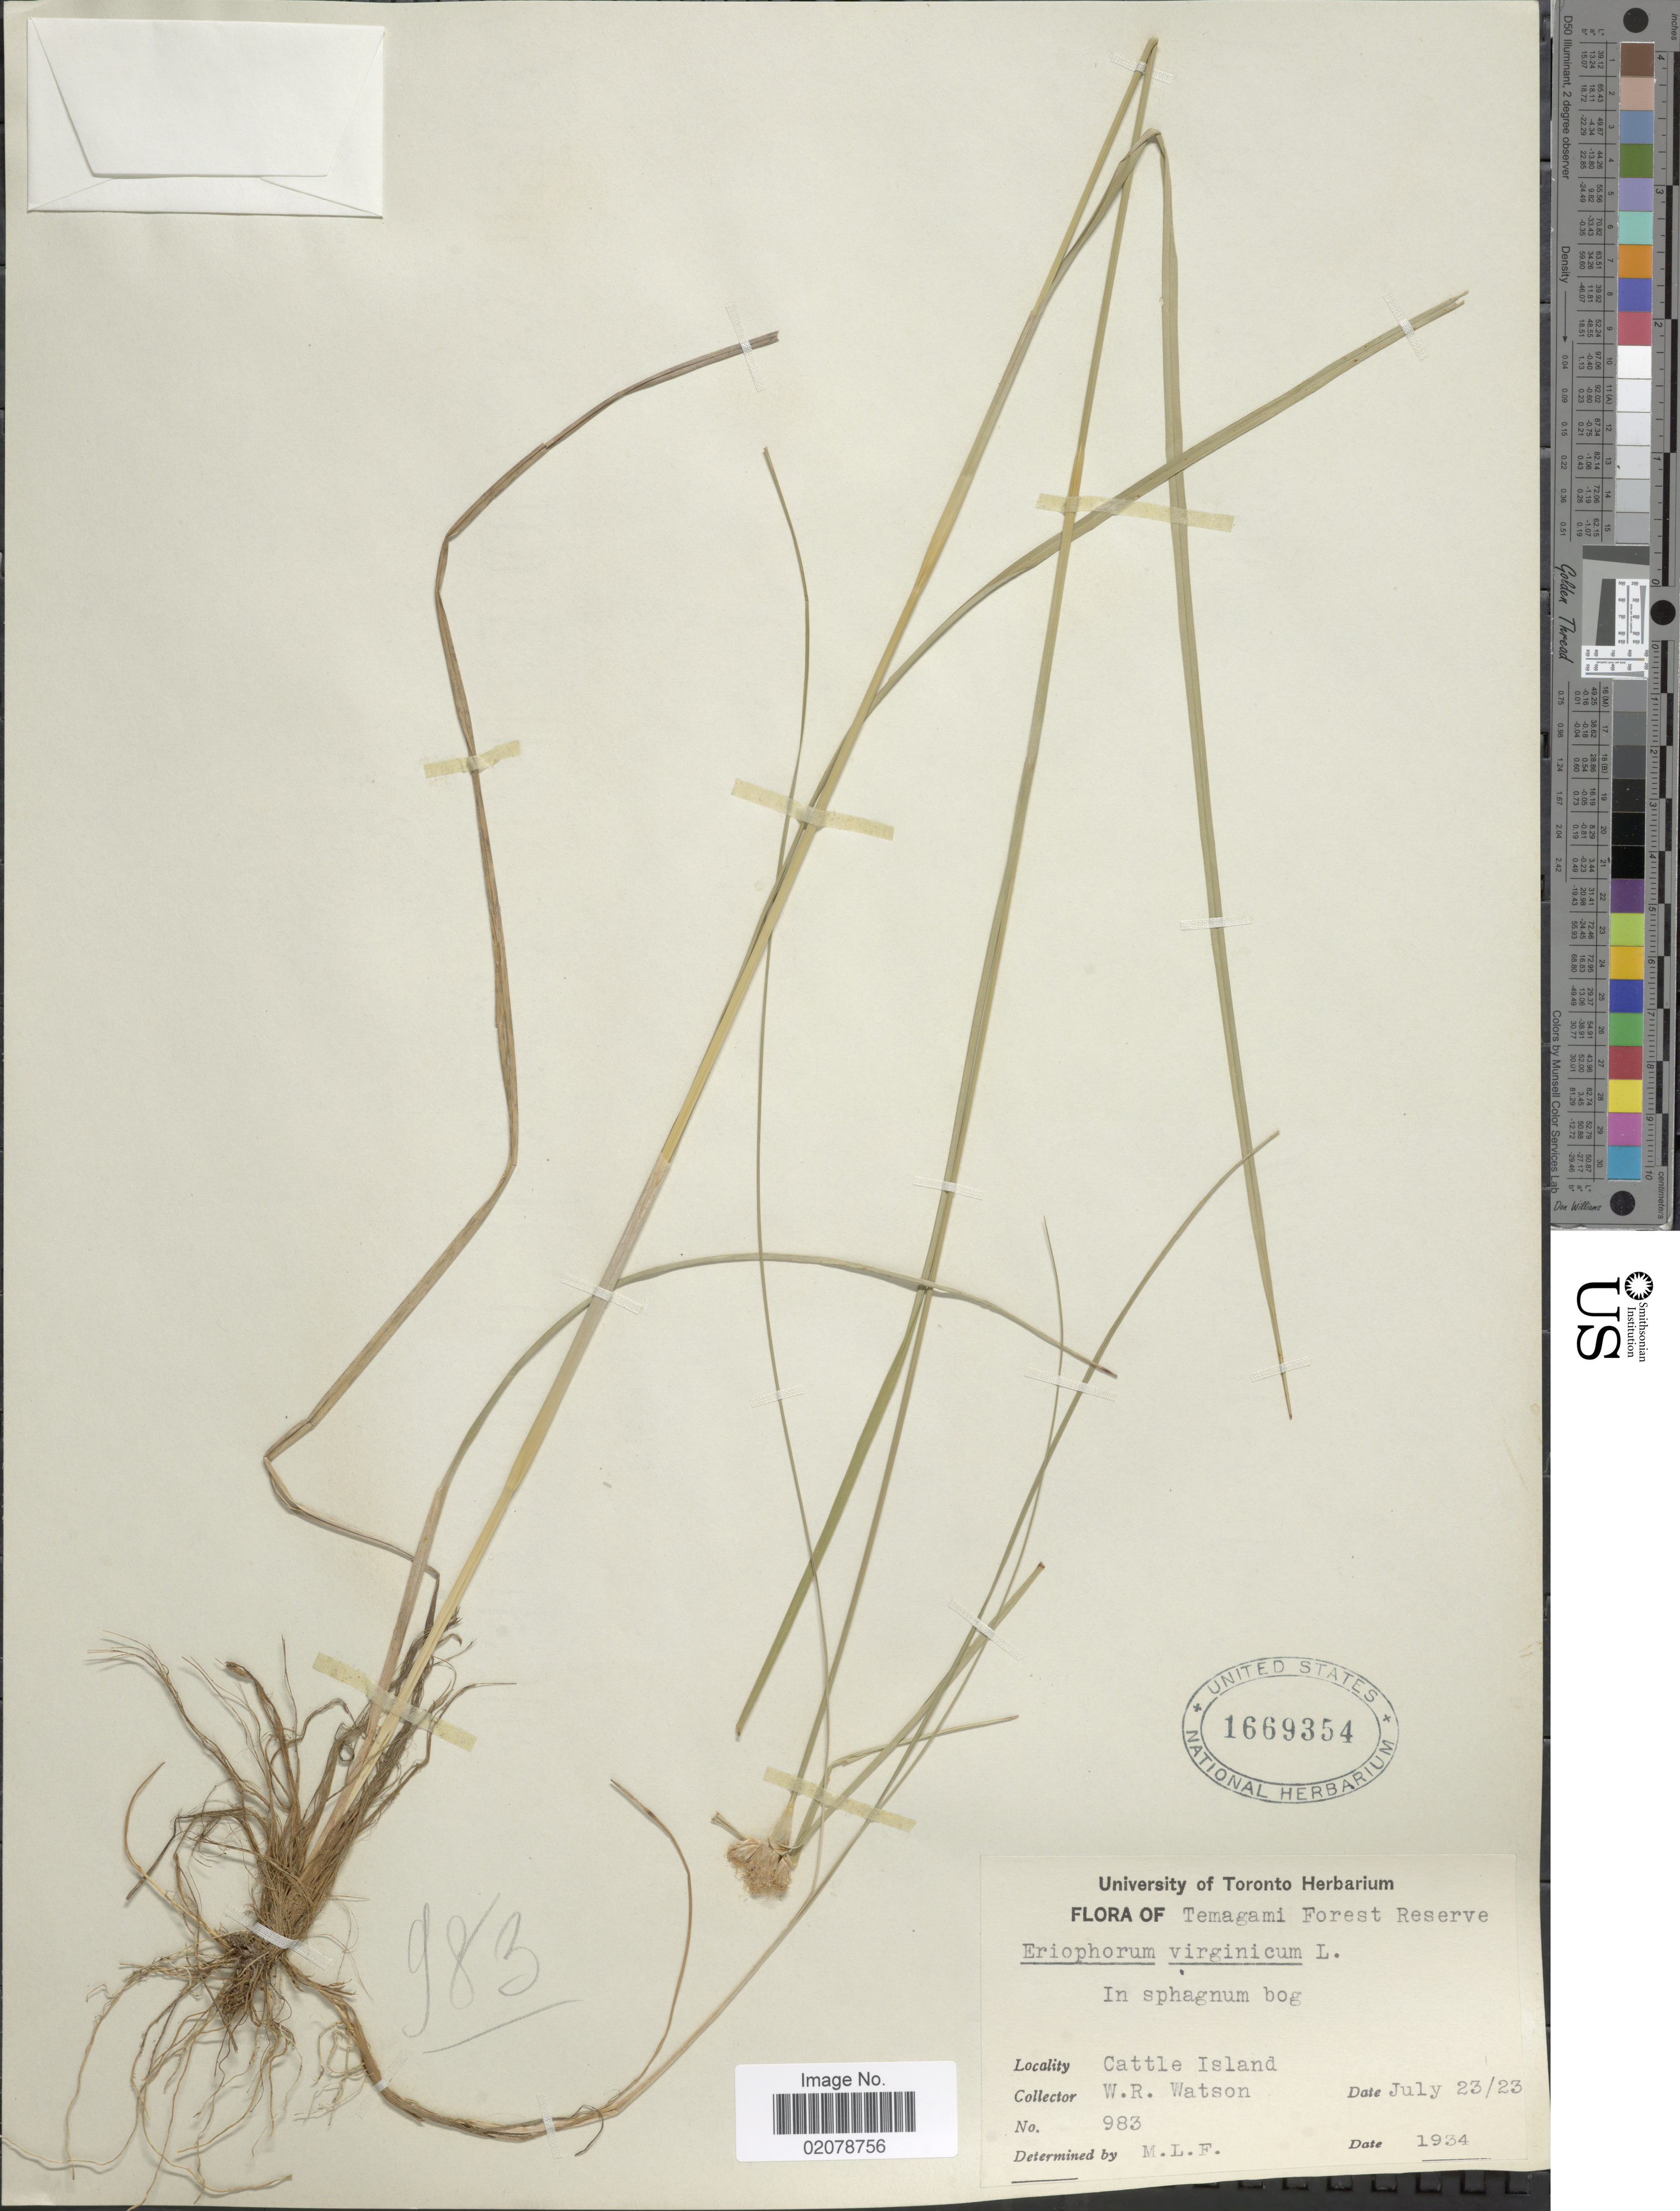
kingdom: Plantae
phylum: Tracheophyta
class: Liliopsida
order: Poales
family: Cyperaceae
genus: Eriophorum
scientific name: Eriophorum virginicum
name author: L.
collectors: W. R. Watson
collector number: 983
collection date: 1923-07-23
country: Canada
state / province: Ontario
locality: Temagami Forest Reserve. Cattle Island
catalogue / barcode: US 1669354